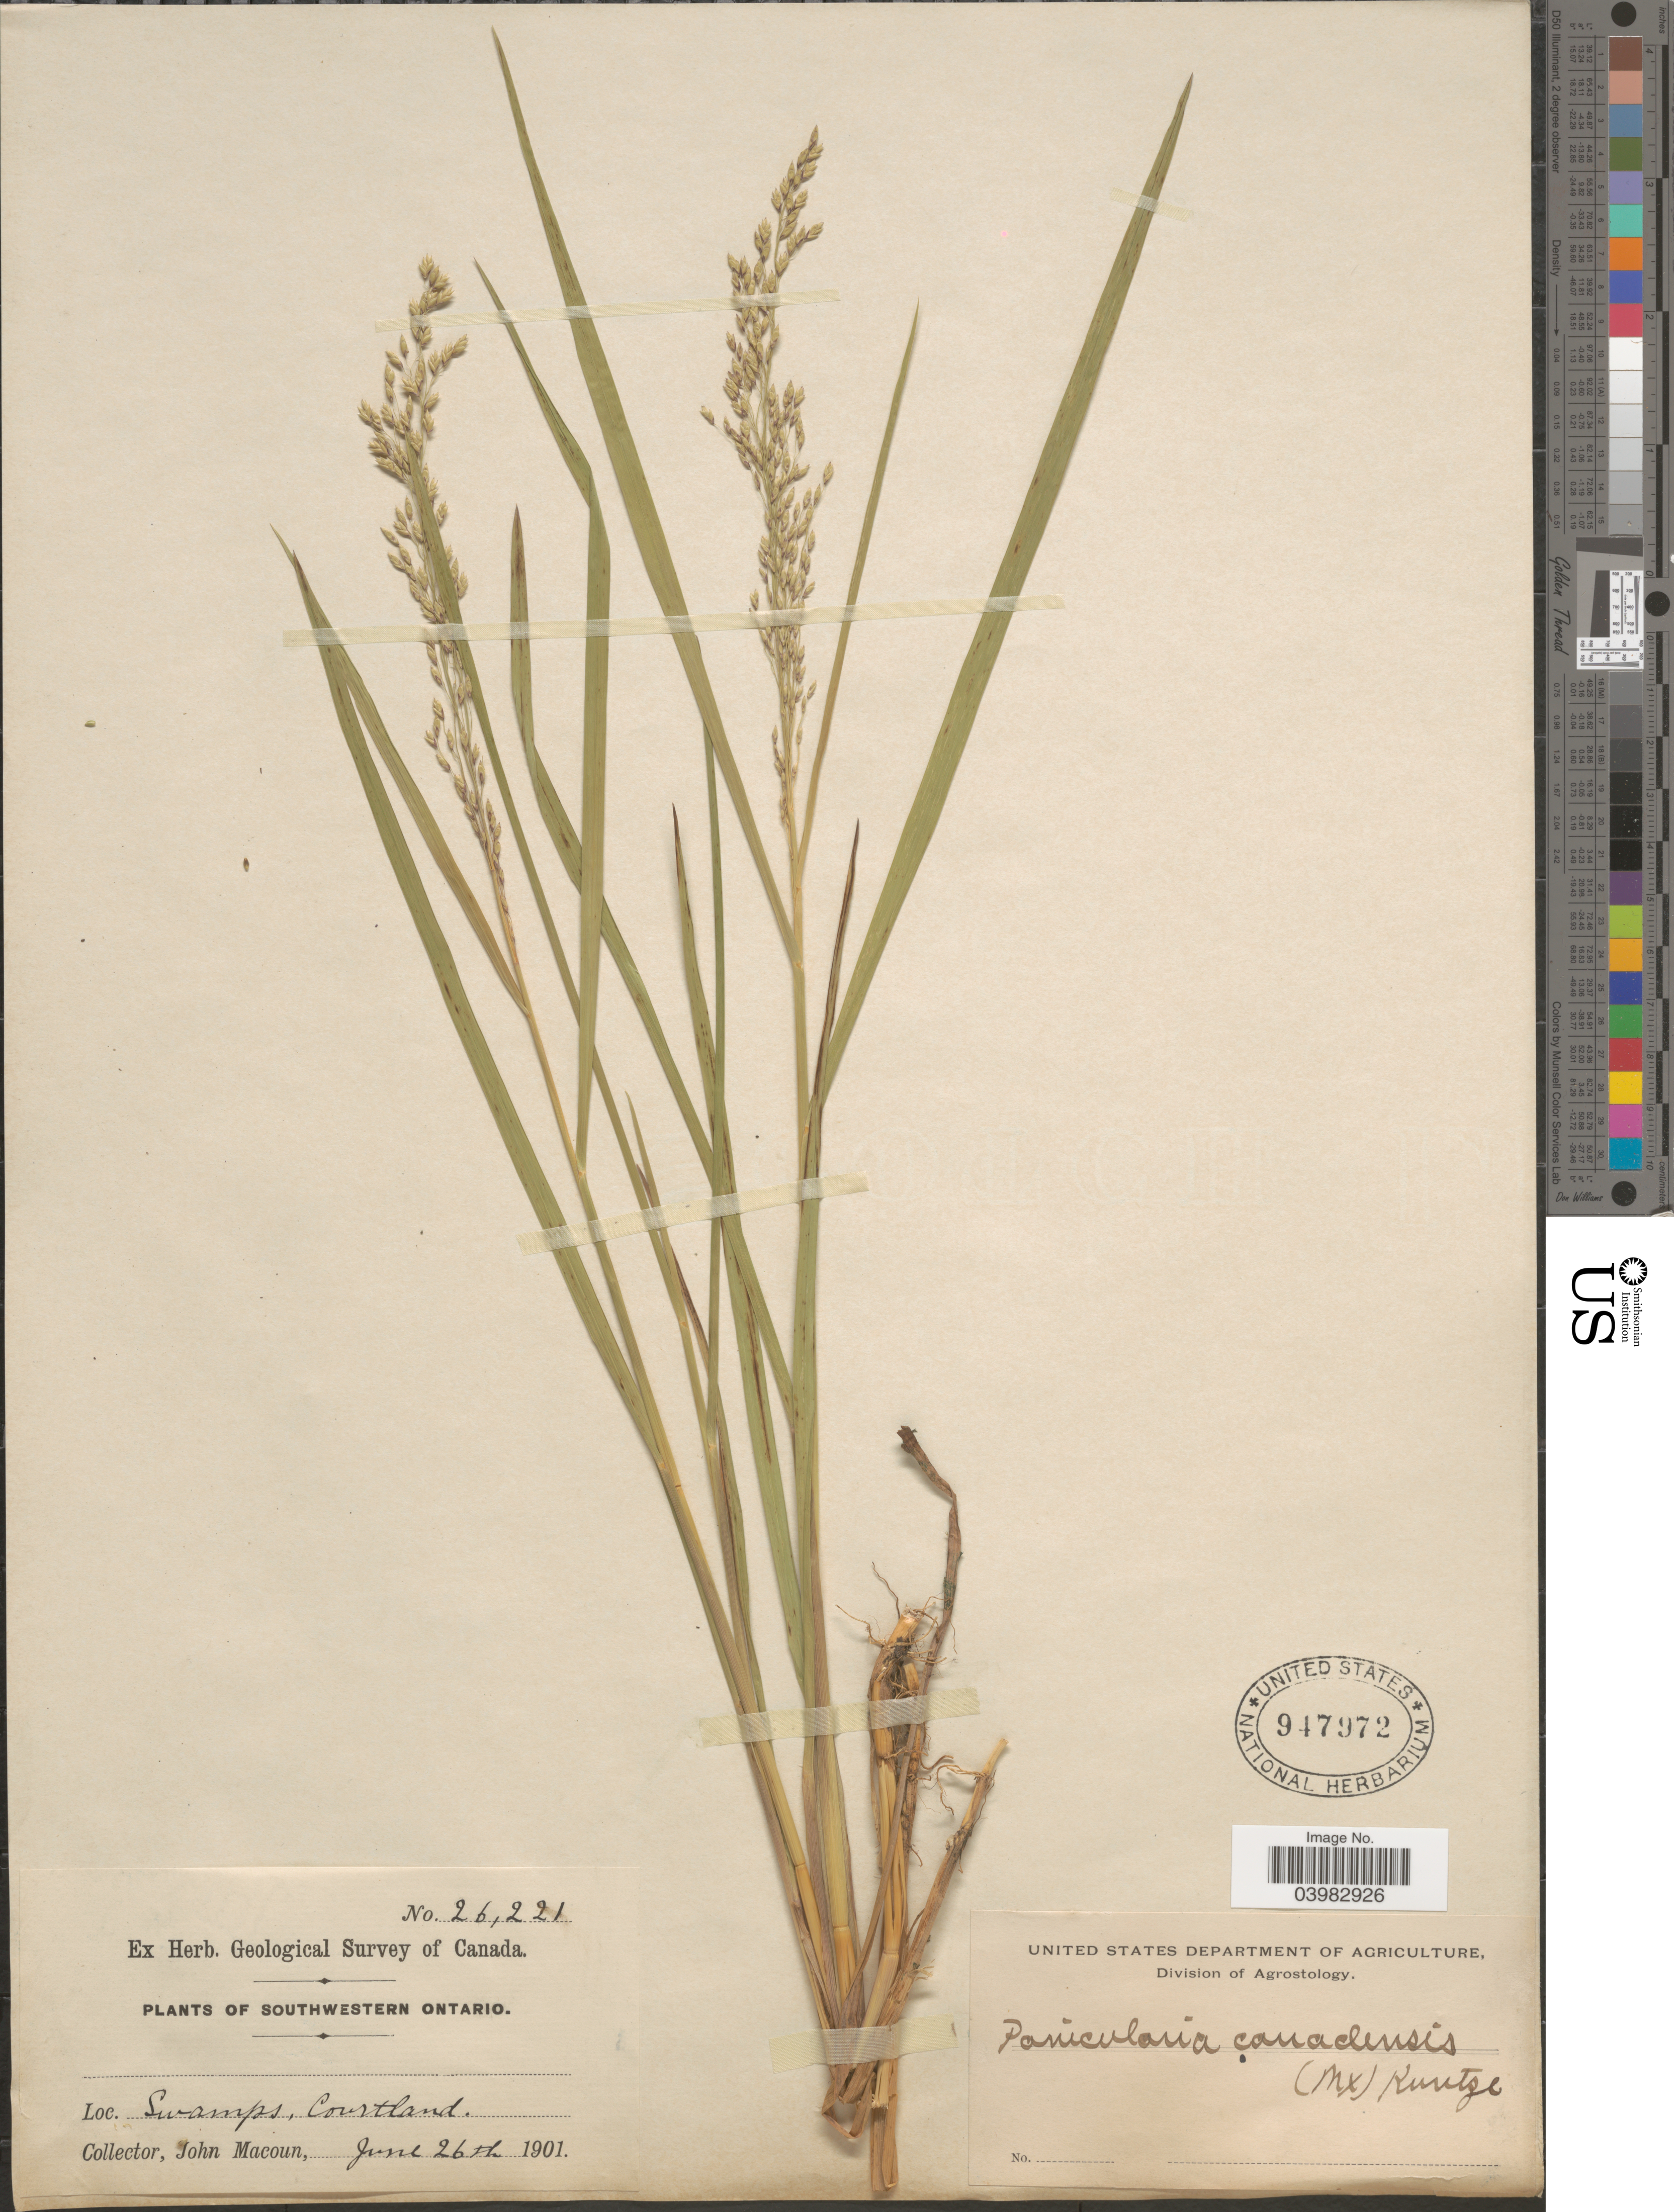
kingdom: Plantae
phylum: Tracheophyta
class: Liliopsida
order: Poales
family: Poaceae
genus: Glyceria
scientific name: Glyceria canadensis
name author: (Michx.) Trin.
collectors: J. Macoun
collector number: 26221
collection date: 1901-06-26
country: Canada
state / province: Ontario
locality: Southwestern Ontario. Swamps, Courtland.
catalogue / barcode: US 947972